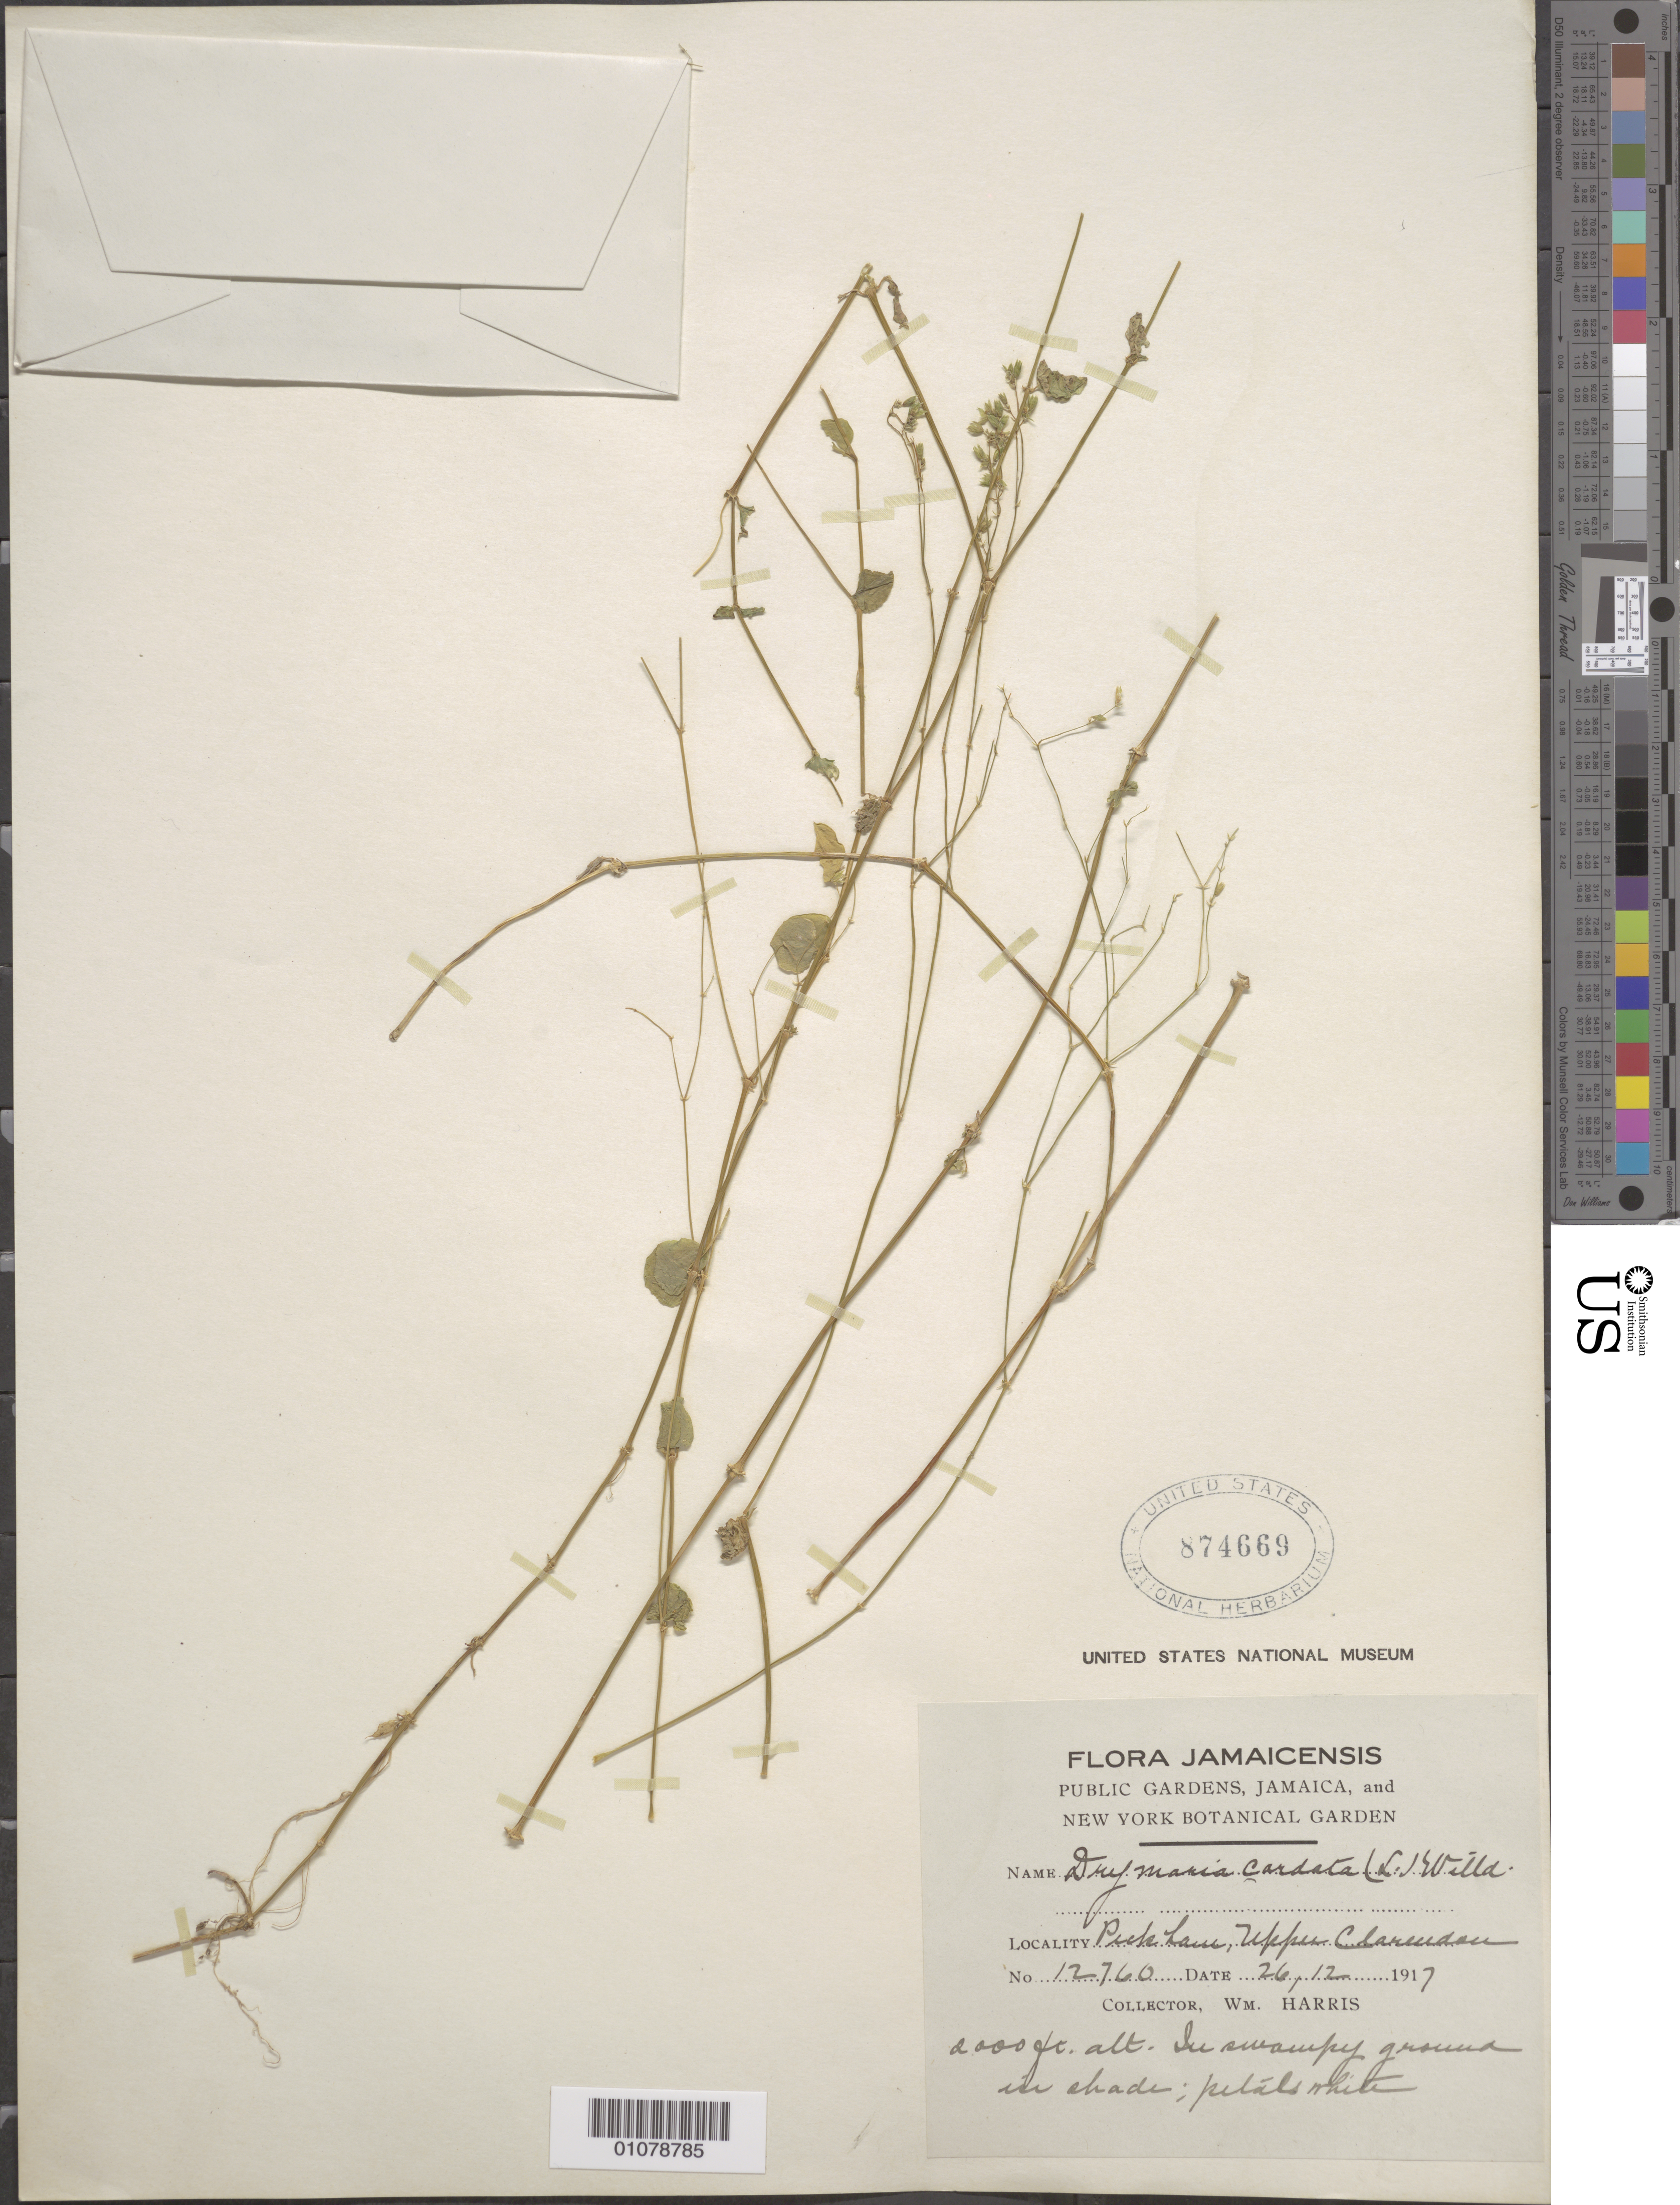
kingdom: Plantae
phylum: Tracheophyta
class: Magnoliopsida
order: Caryophyllales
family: Caryophyllaceae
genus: Drymaria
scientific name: Drymaria cordata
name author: (L.) Willd. ex Schult.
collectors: W. Harris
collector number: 12760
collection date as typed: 26 Dec 1917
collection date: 1917-12-26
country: Jamaica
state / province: Clarendon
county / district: Peckham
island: Jamaica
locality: Upper Clarendon, Peckham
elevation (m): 610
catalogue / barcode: US 874669